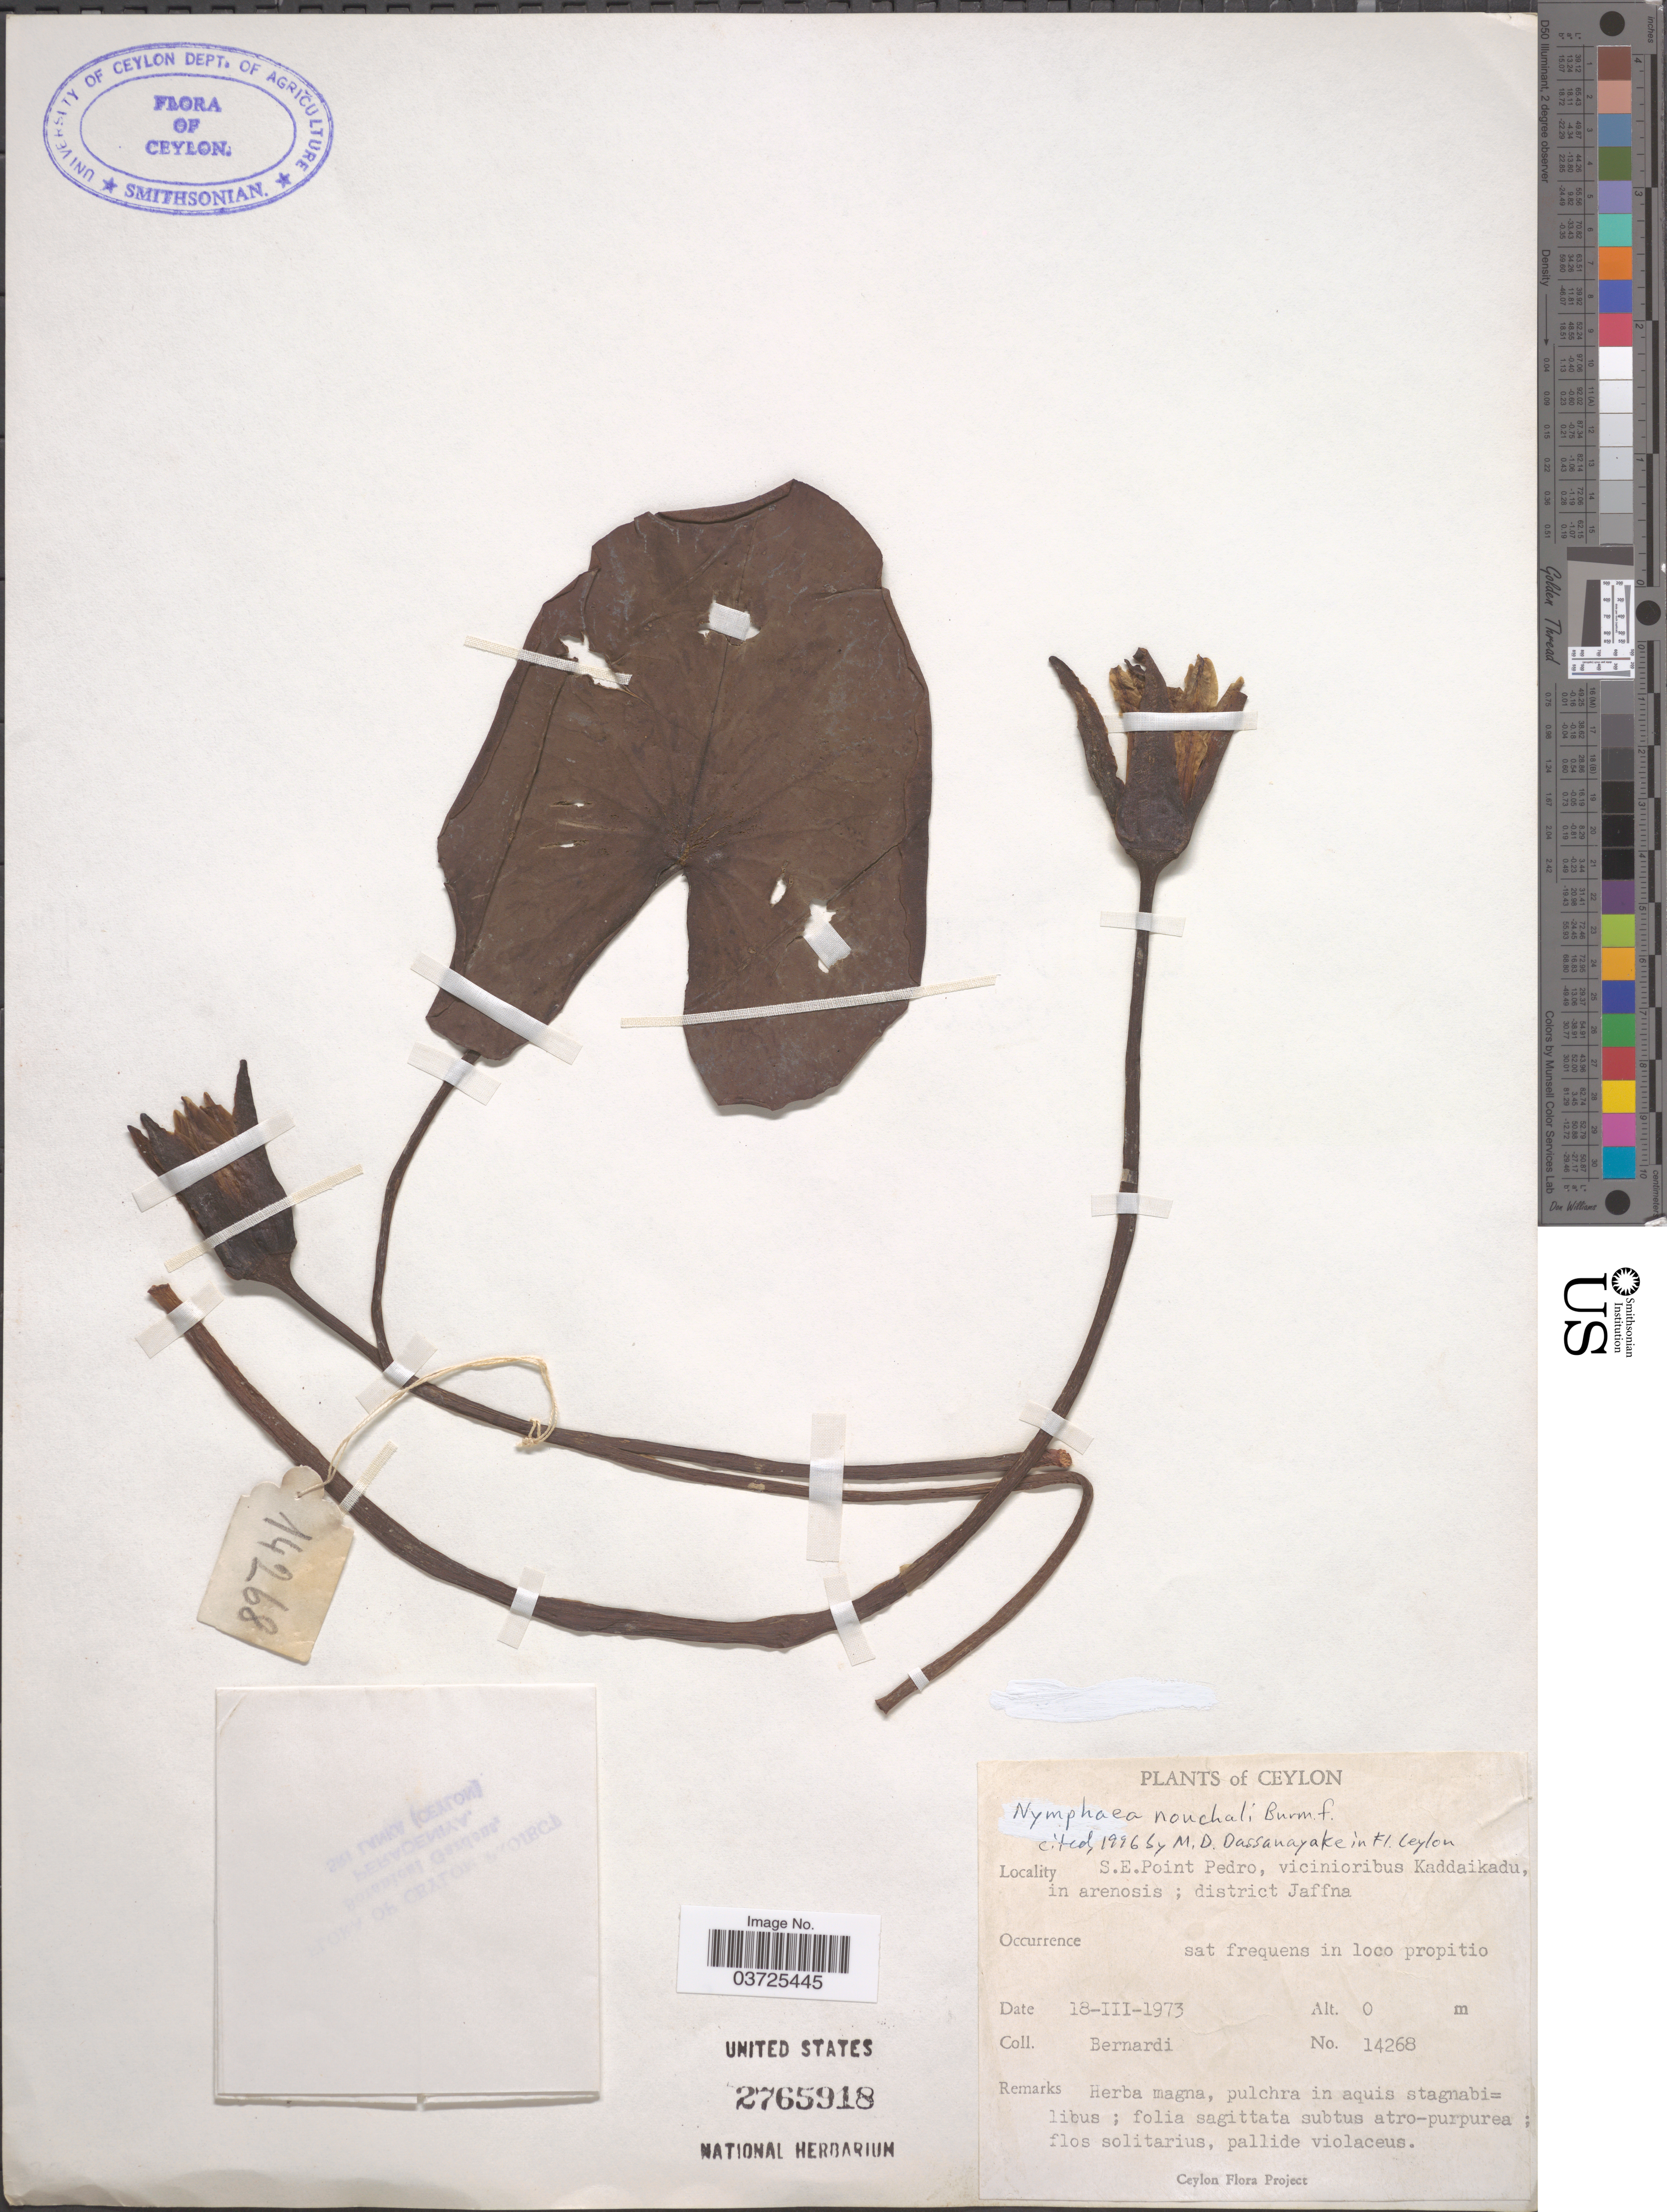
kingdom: Plantae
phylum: Tracheophyta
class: Magnoliopsida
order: Nymphaeales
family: Nymphaeaceae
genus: Nymphaea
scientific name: Nymphaea stellata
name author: Willd.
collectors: Bernardi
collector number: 14268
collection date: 1973-03-18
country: Sri Lanka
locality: Ceylon. S.E.Point Pedro, vicinioribus Kaddaikadu, in arenosis; district Jaffna.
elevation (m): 0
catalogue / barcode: US 2765918